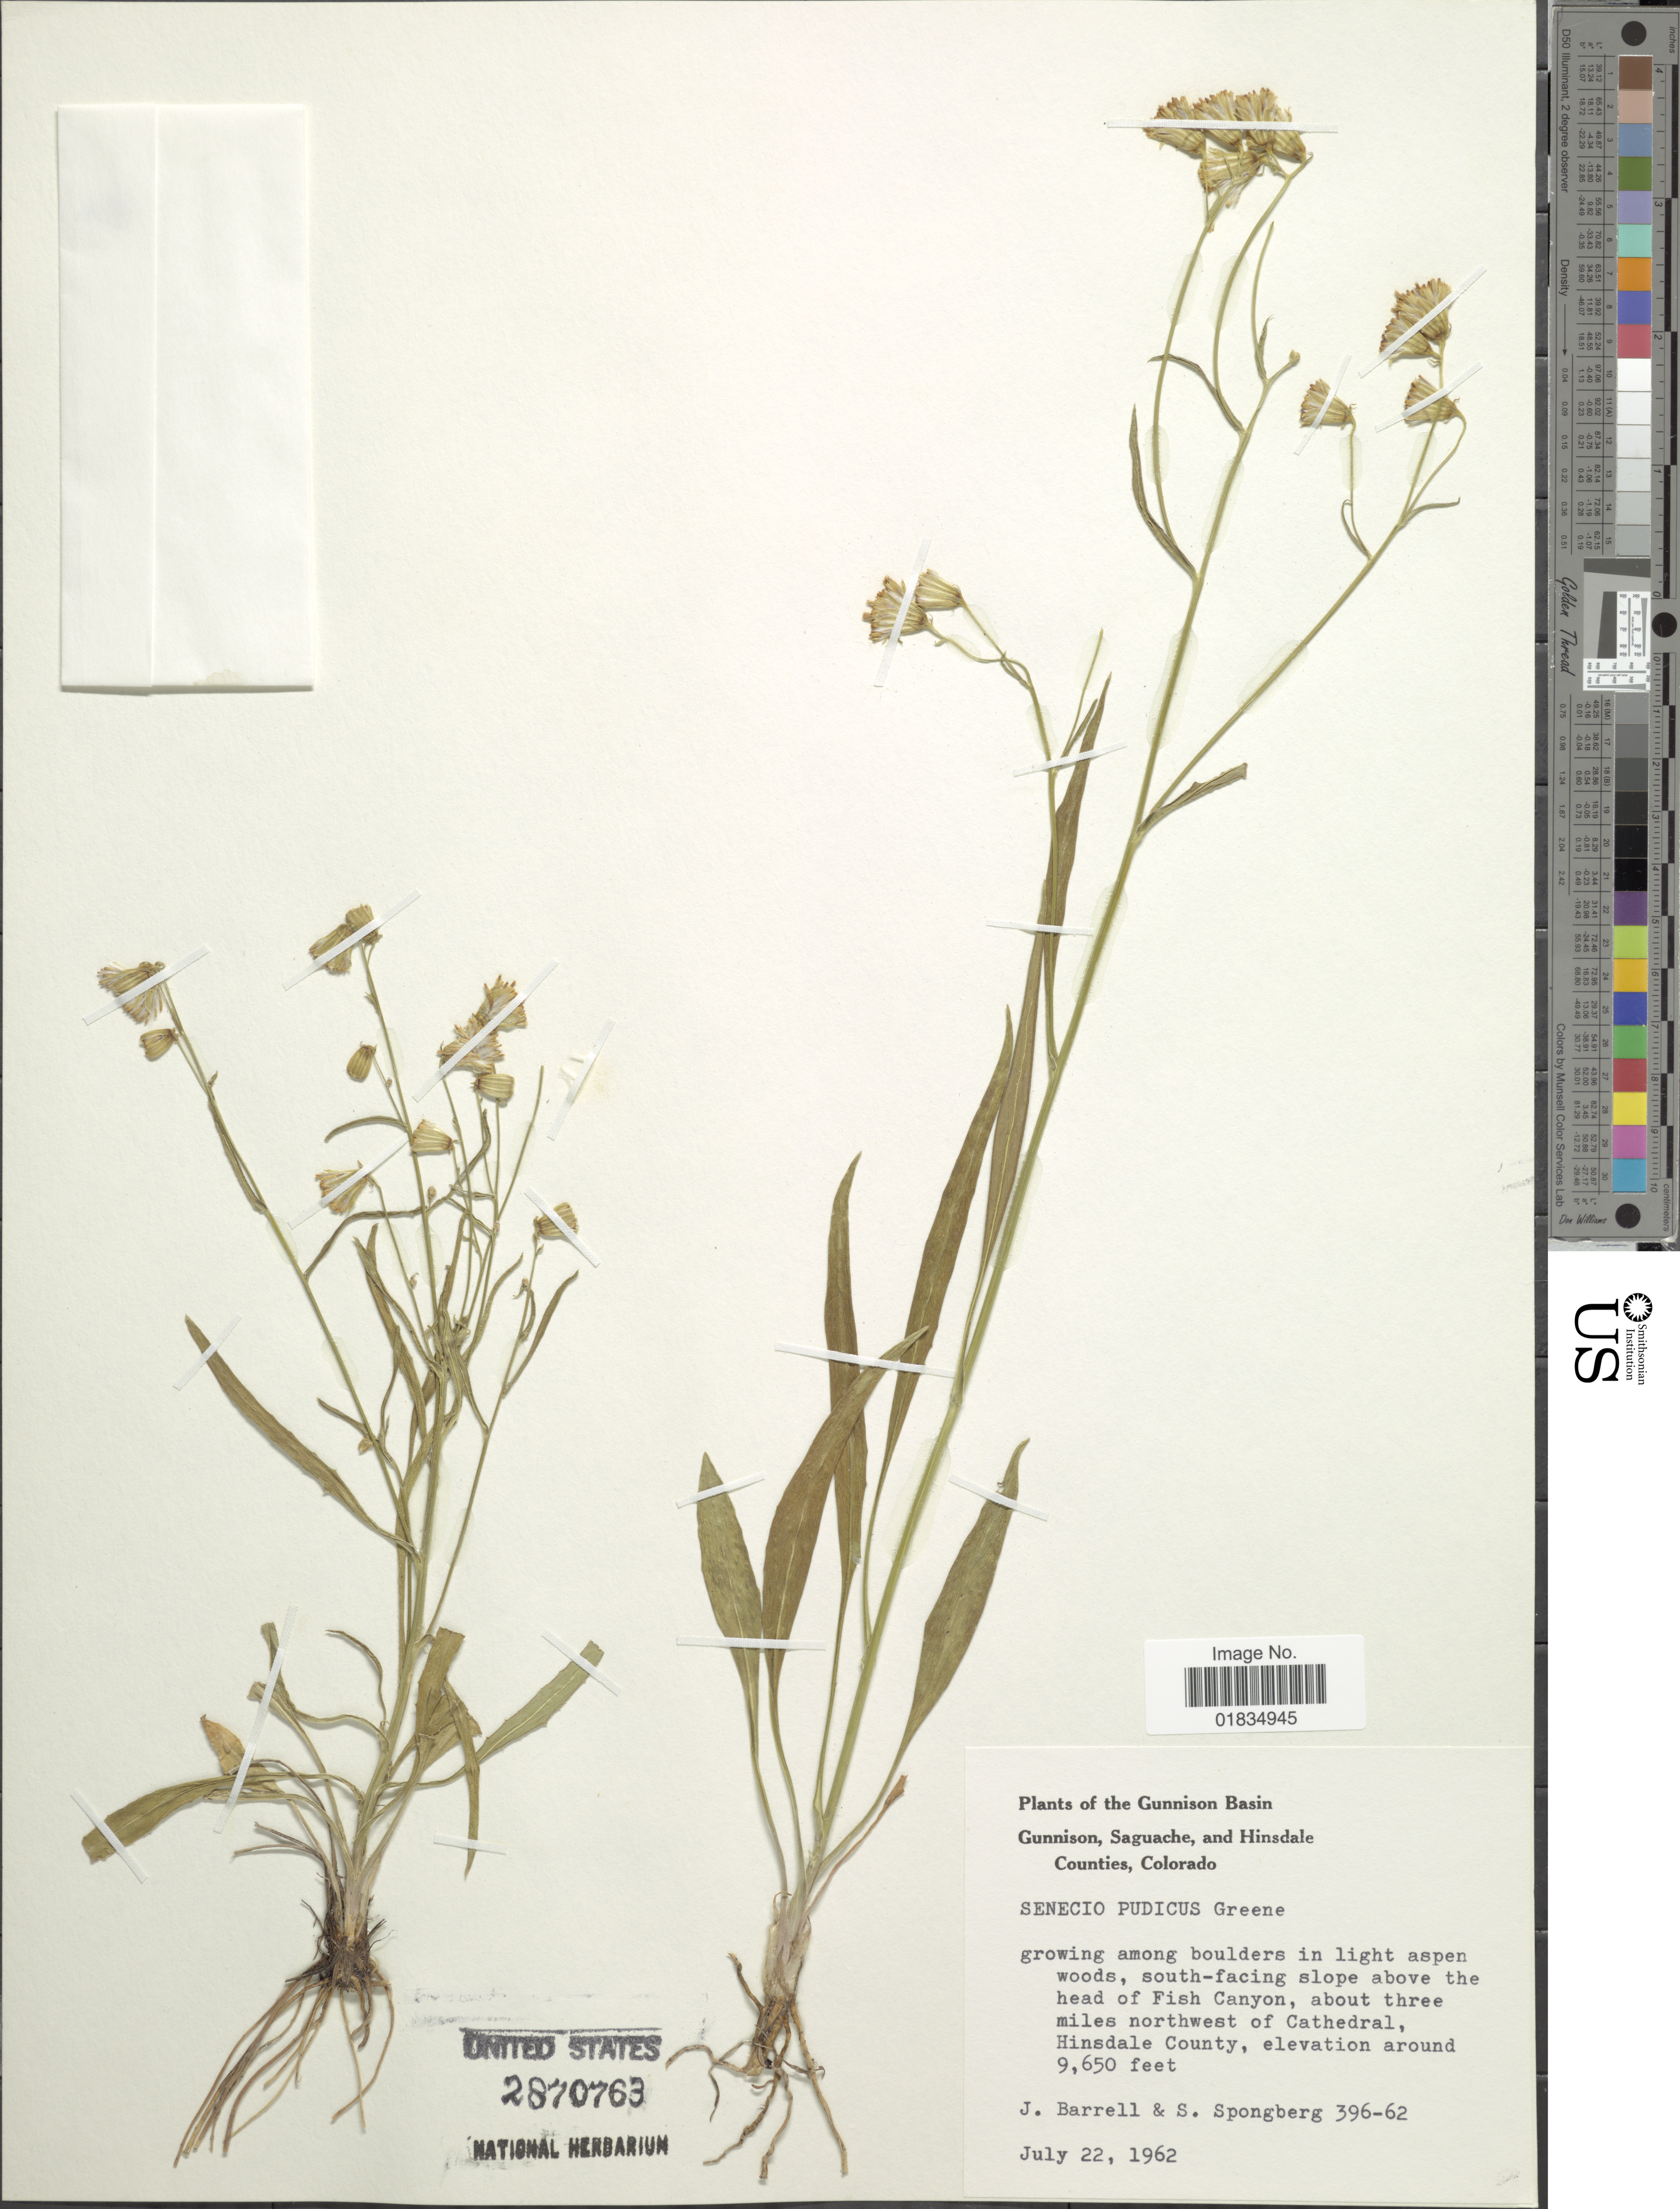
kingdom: Plantae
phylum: Tracheophyta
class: Magnoliopsida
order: Asterales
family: Asteraceae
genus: Senecio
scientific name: Senecio pudicus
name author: Greene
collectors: J. Barrell & S. A.Spongberg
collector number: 396-62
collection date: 1962-07-22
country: United States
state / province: Colorado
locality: Gunnison, Saguache, and Hinsdale Counties, about three miles northwest of Cathedral Hinsdale County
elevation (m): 2941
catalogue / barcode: US 2870763